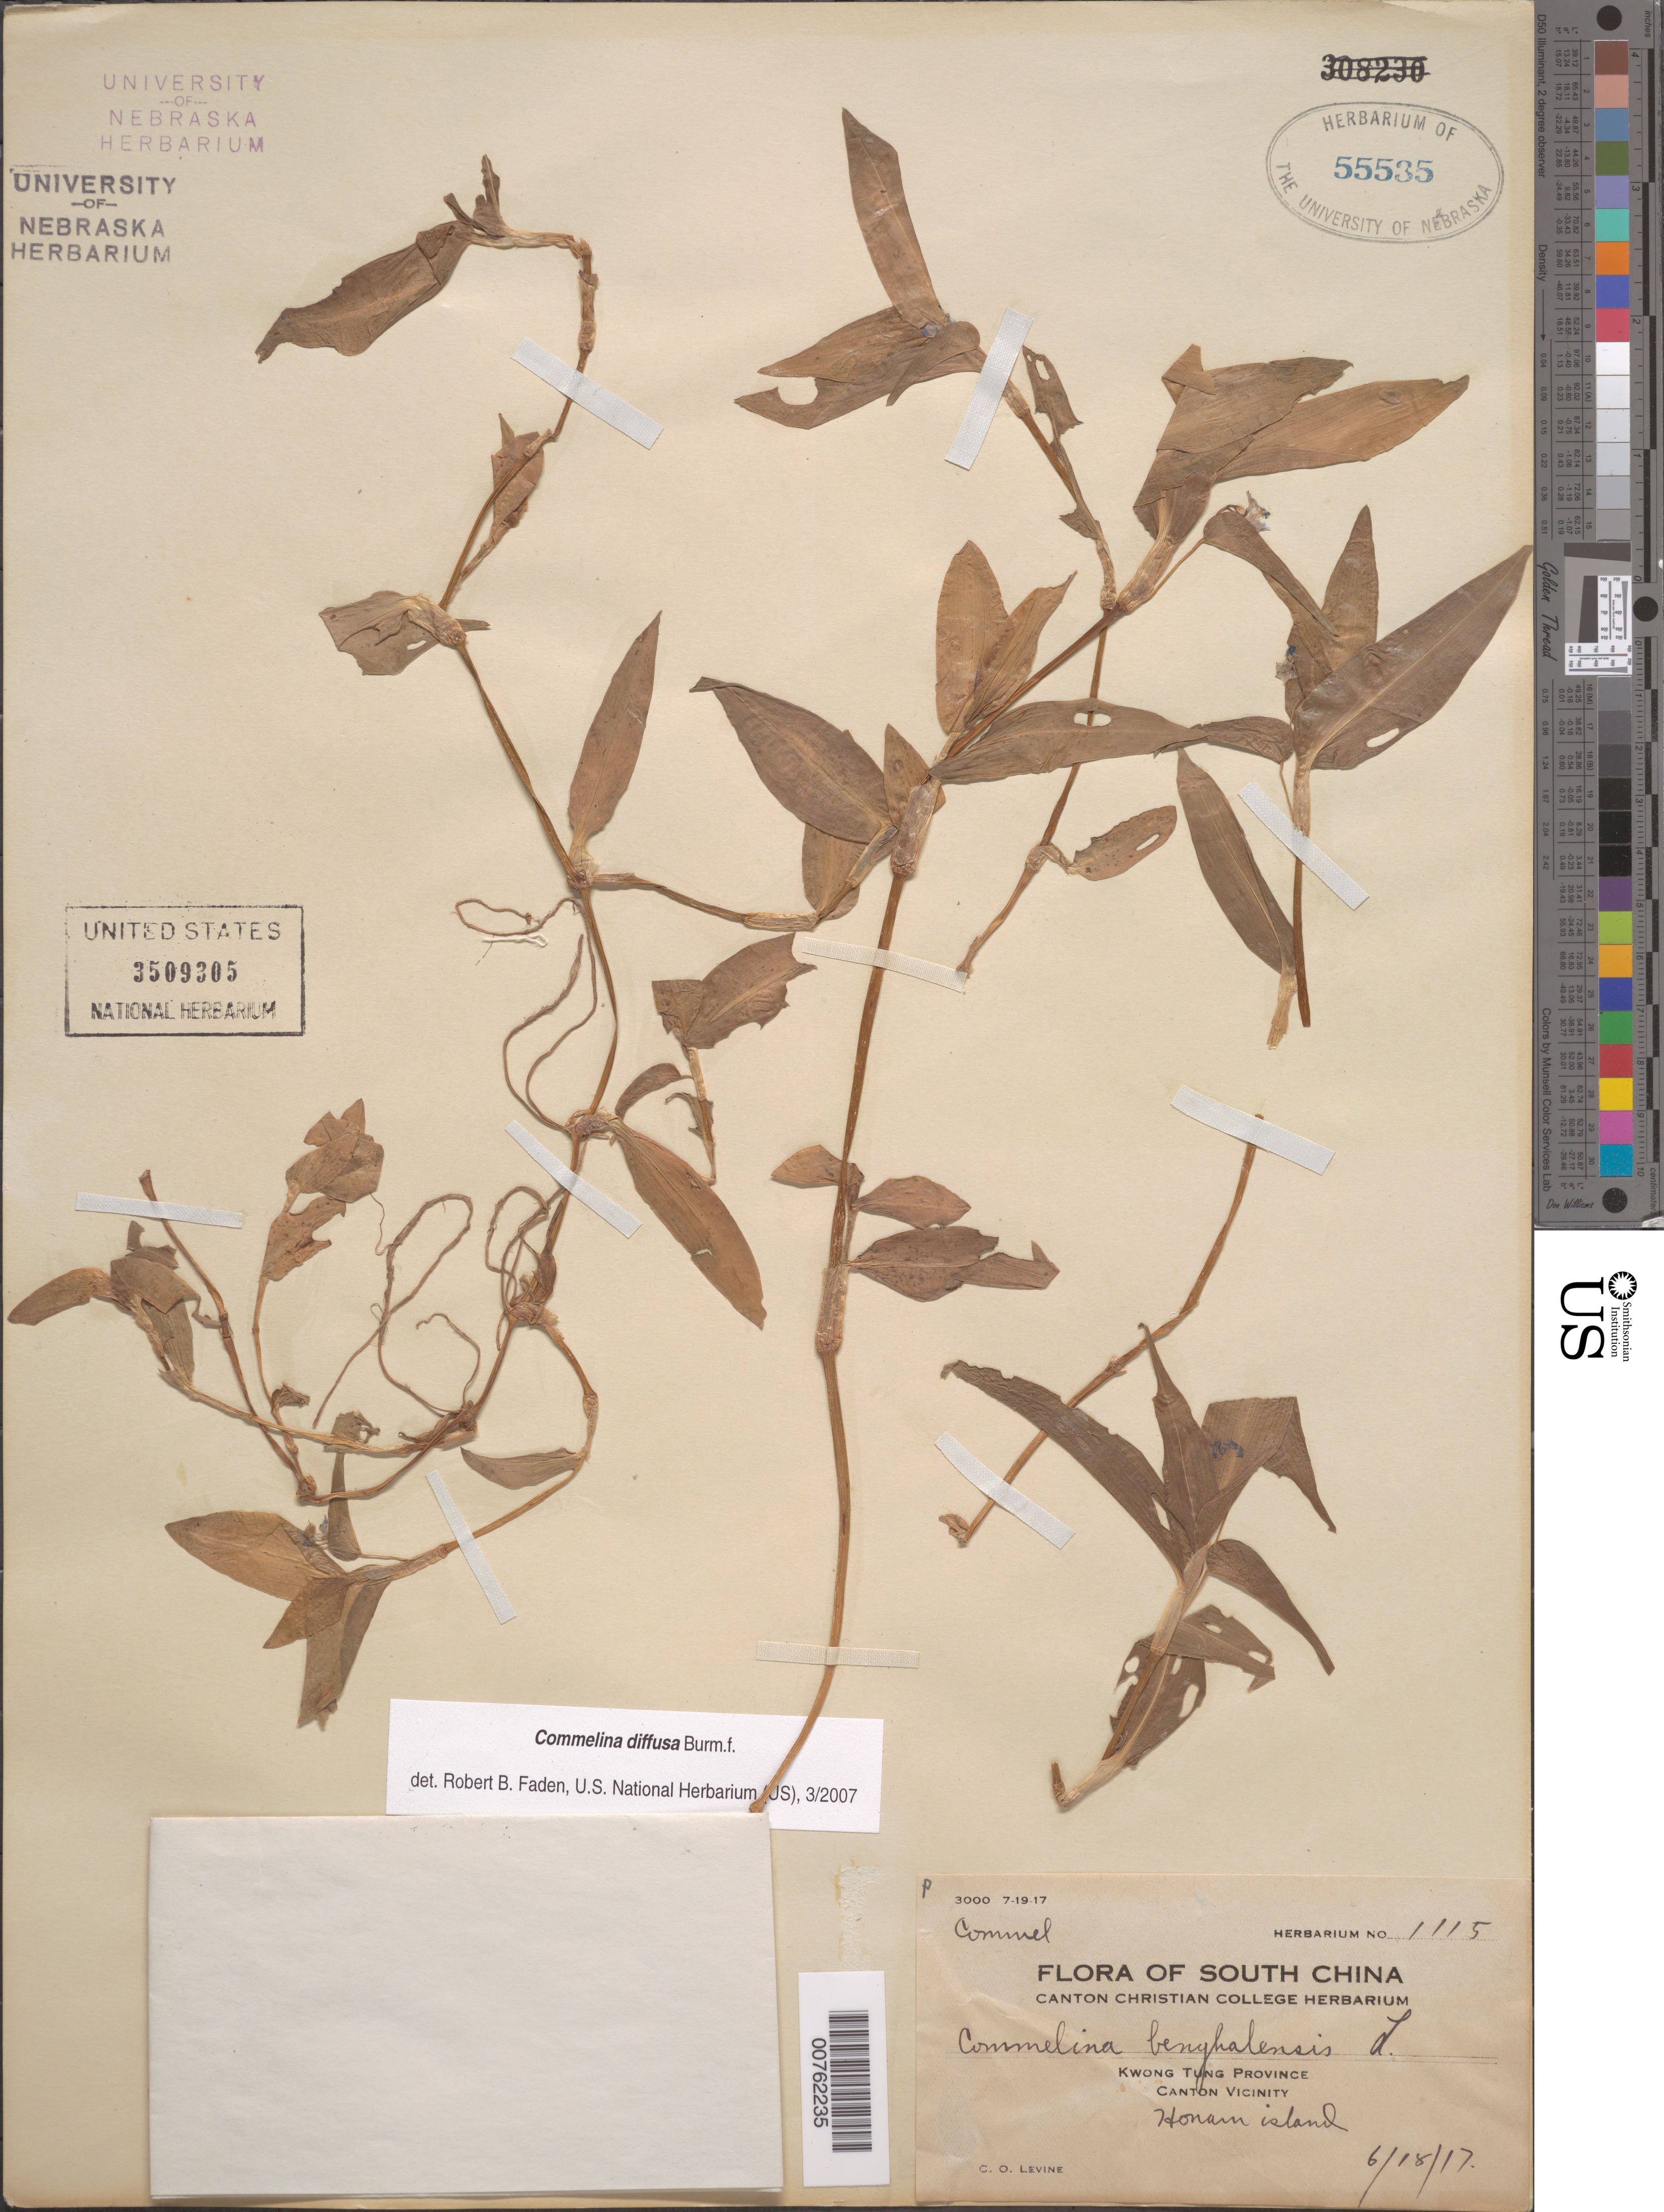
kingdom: Plantae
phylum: Tracheophyta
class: Liliopsida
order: Commelinales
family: Commelinaceae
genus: Commelina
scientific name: Commelina diffusa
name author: Burm. f.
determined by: Faden, Robert B., (US), Smithsonian Institution - National Museum of Natural History (UNITED STATES)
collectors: C. O. Levine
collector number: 1115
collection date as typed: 18 Jun 1917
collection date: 1917-06-18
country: China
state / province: Guangdong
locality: Canton Vicinity. Honam Island.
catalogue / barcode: US 3509305